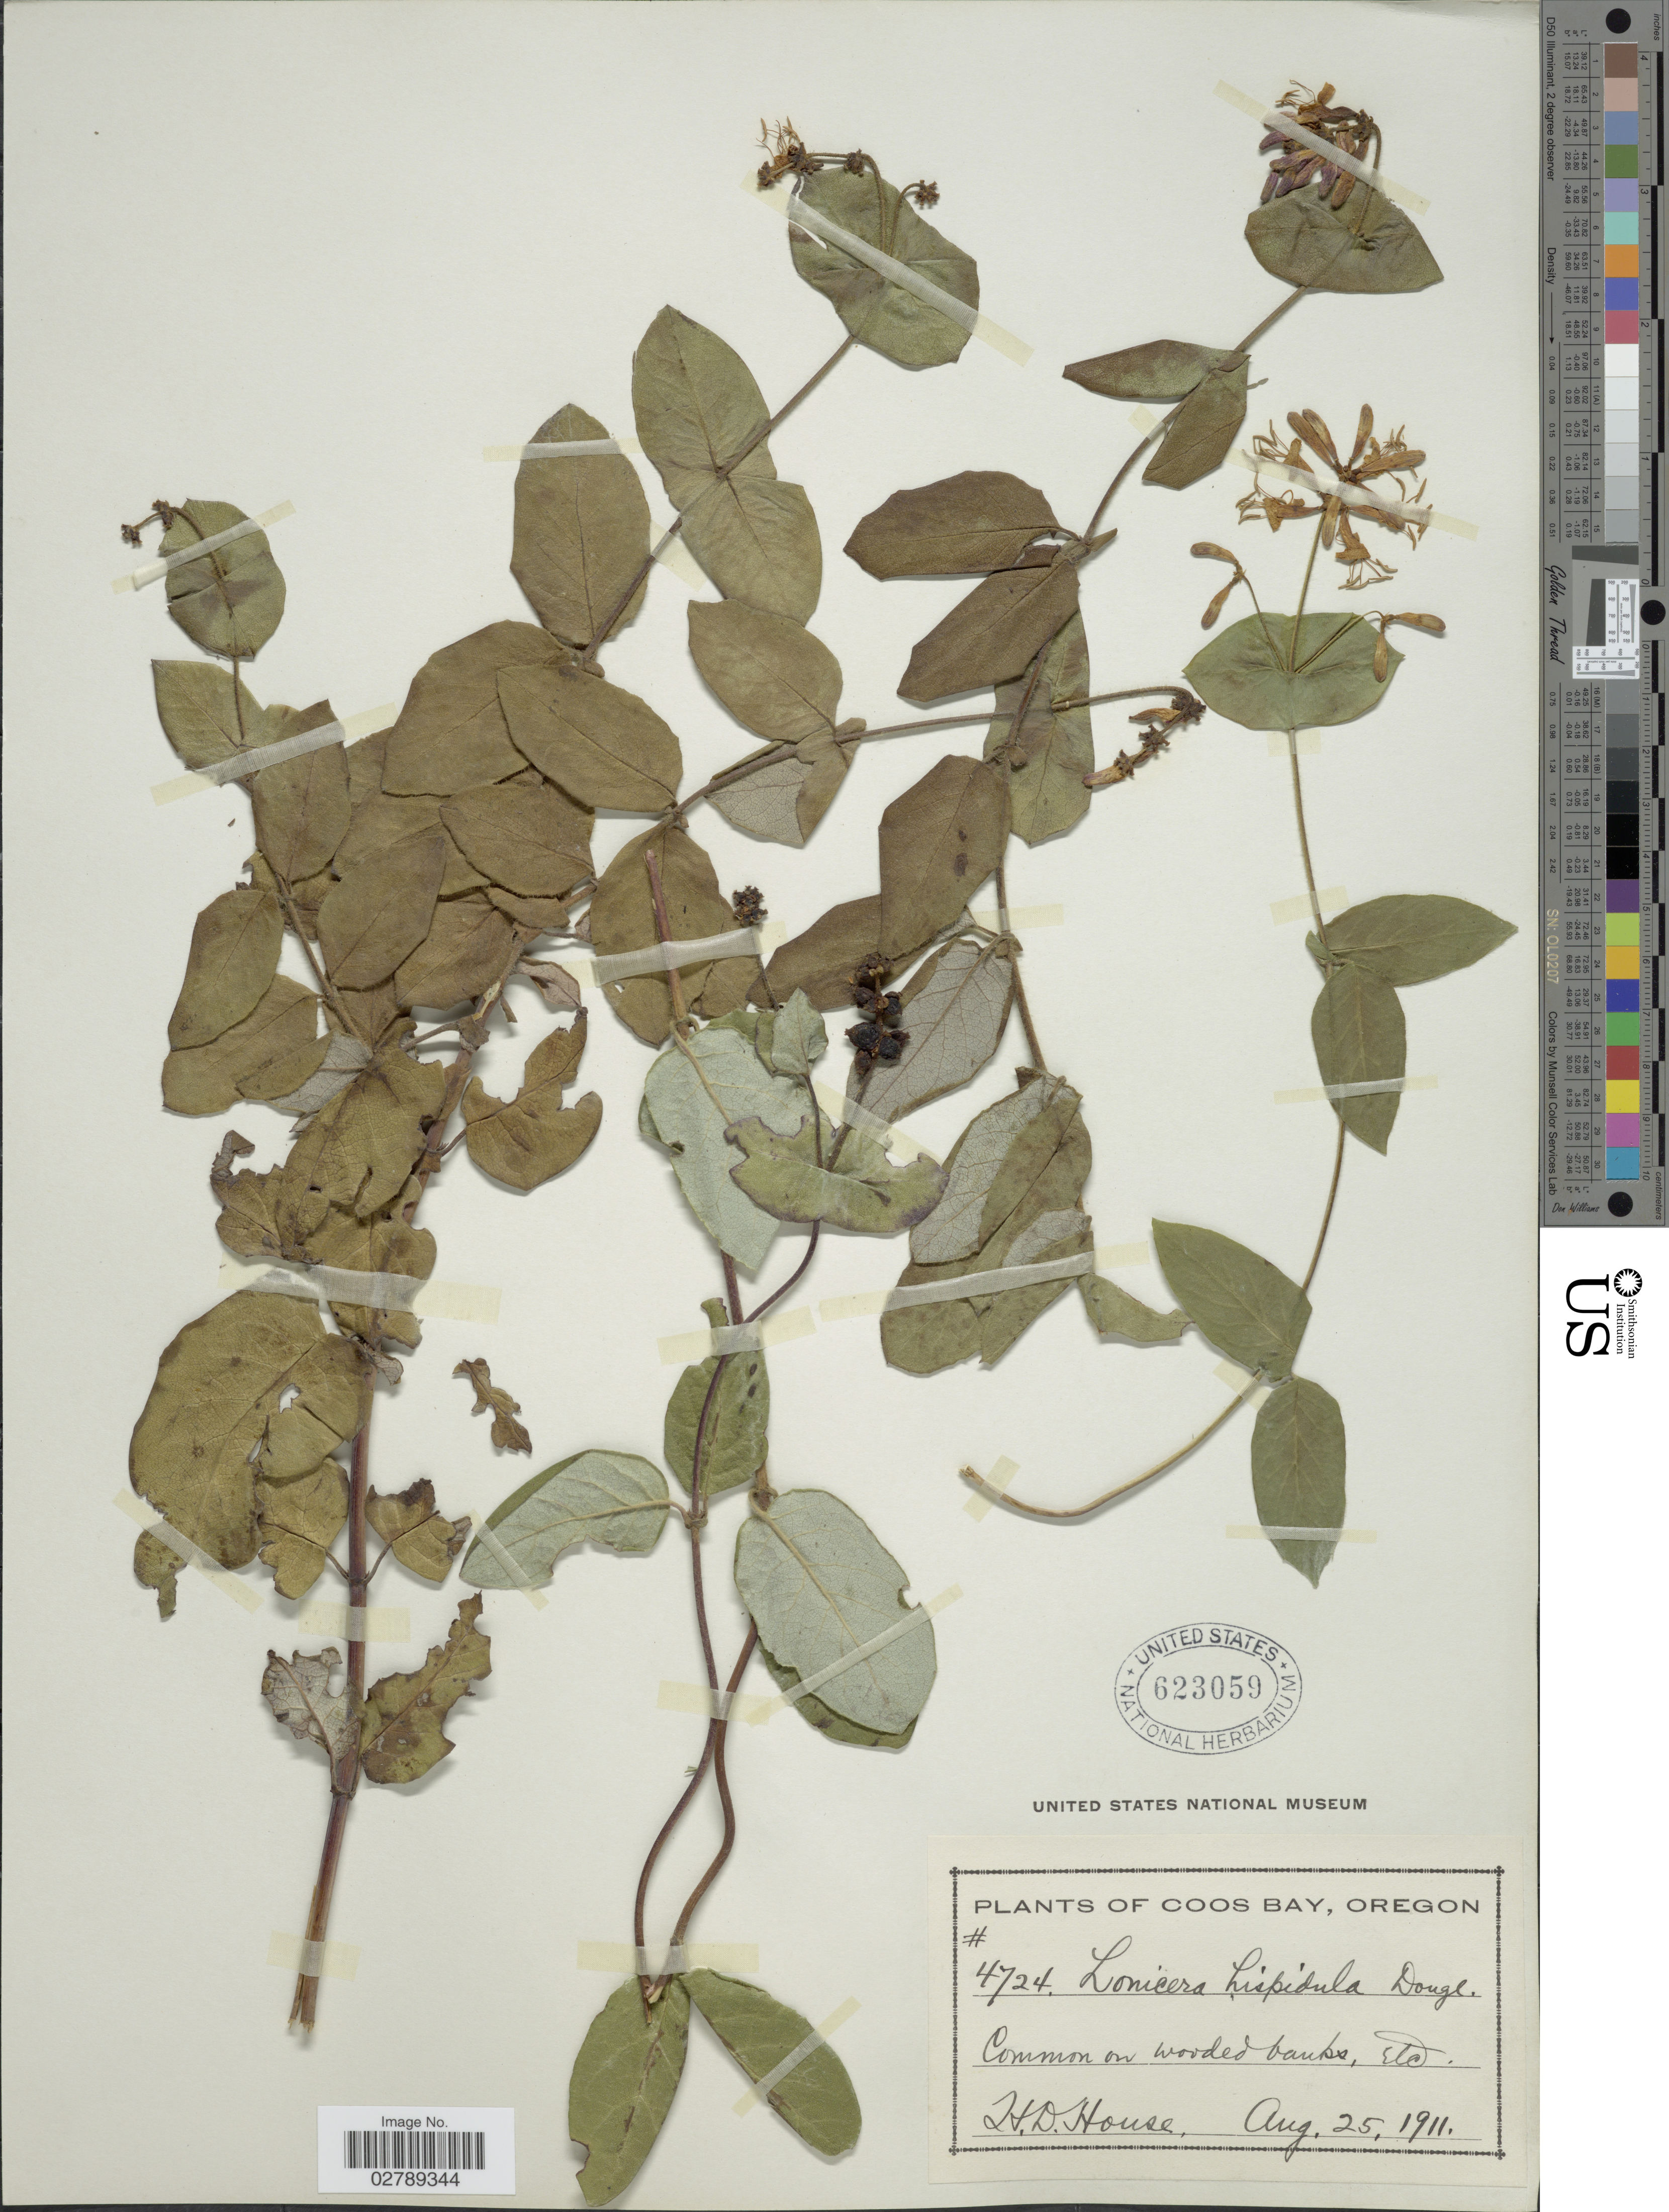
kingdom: Plantae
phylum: Tracheophyta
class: Magnoliopsida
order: Dipsacales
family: Caprifoliaceae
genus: Lonicera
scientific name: Lonicera hispidula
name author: Douglas ex Lindl.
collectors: H. D. House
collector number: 4724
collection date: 1911-08-25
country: United States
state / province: Oregon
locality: Coos Bay.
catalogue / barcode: US 623059